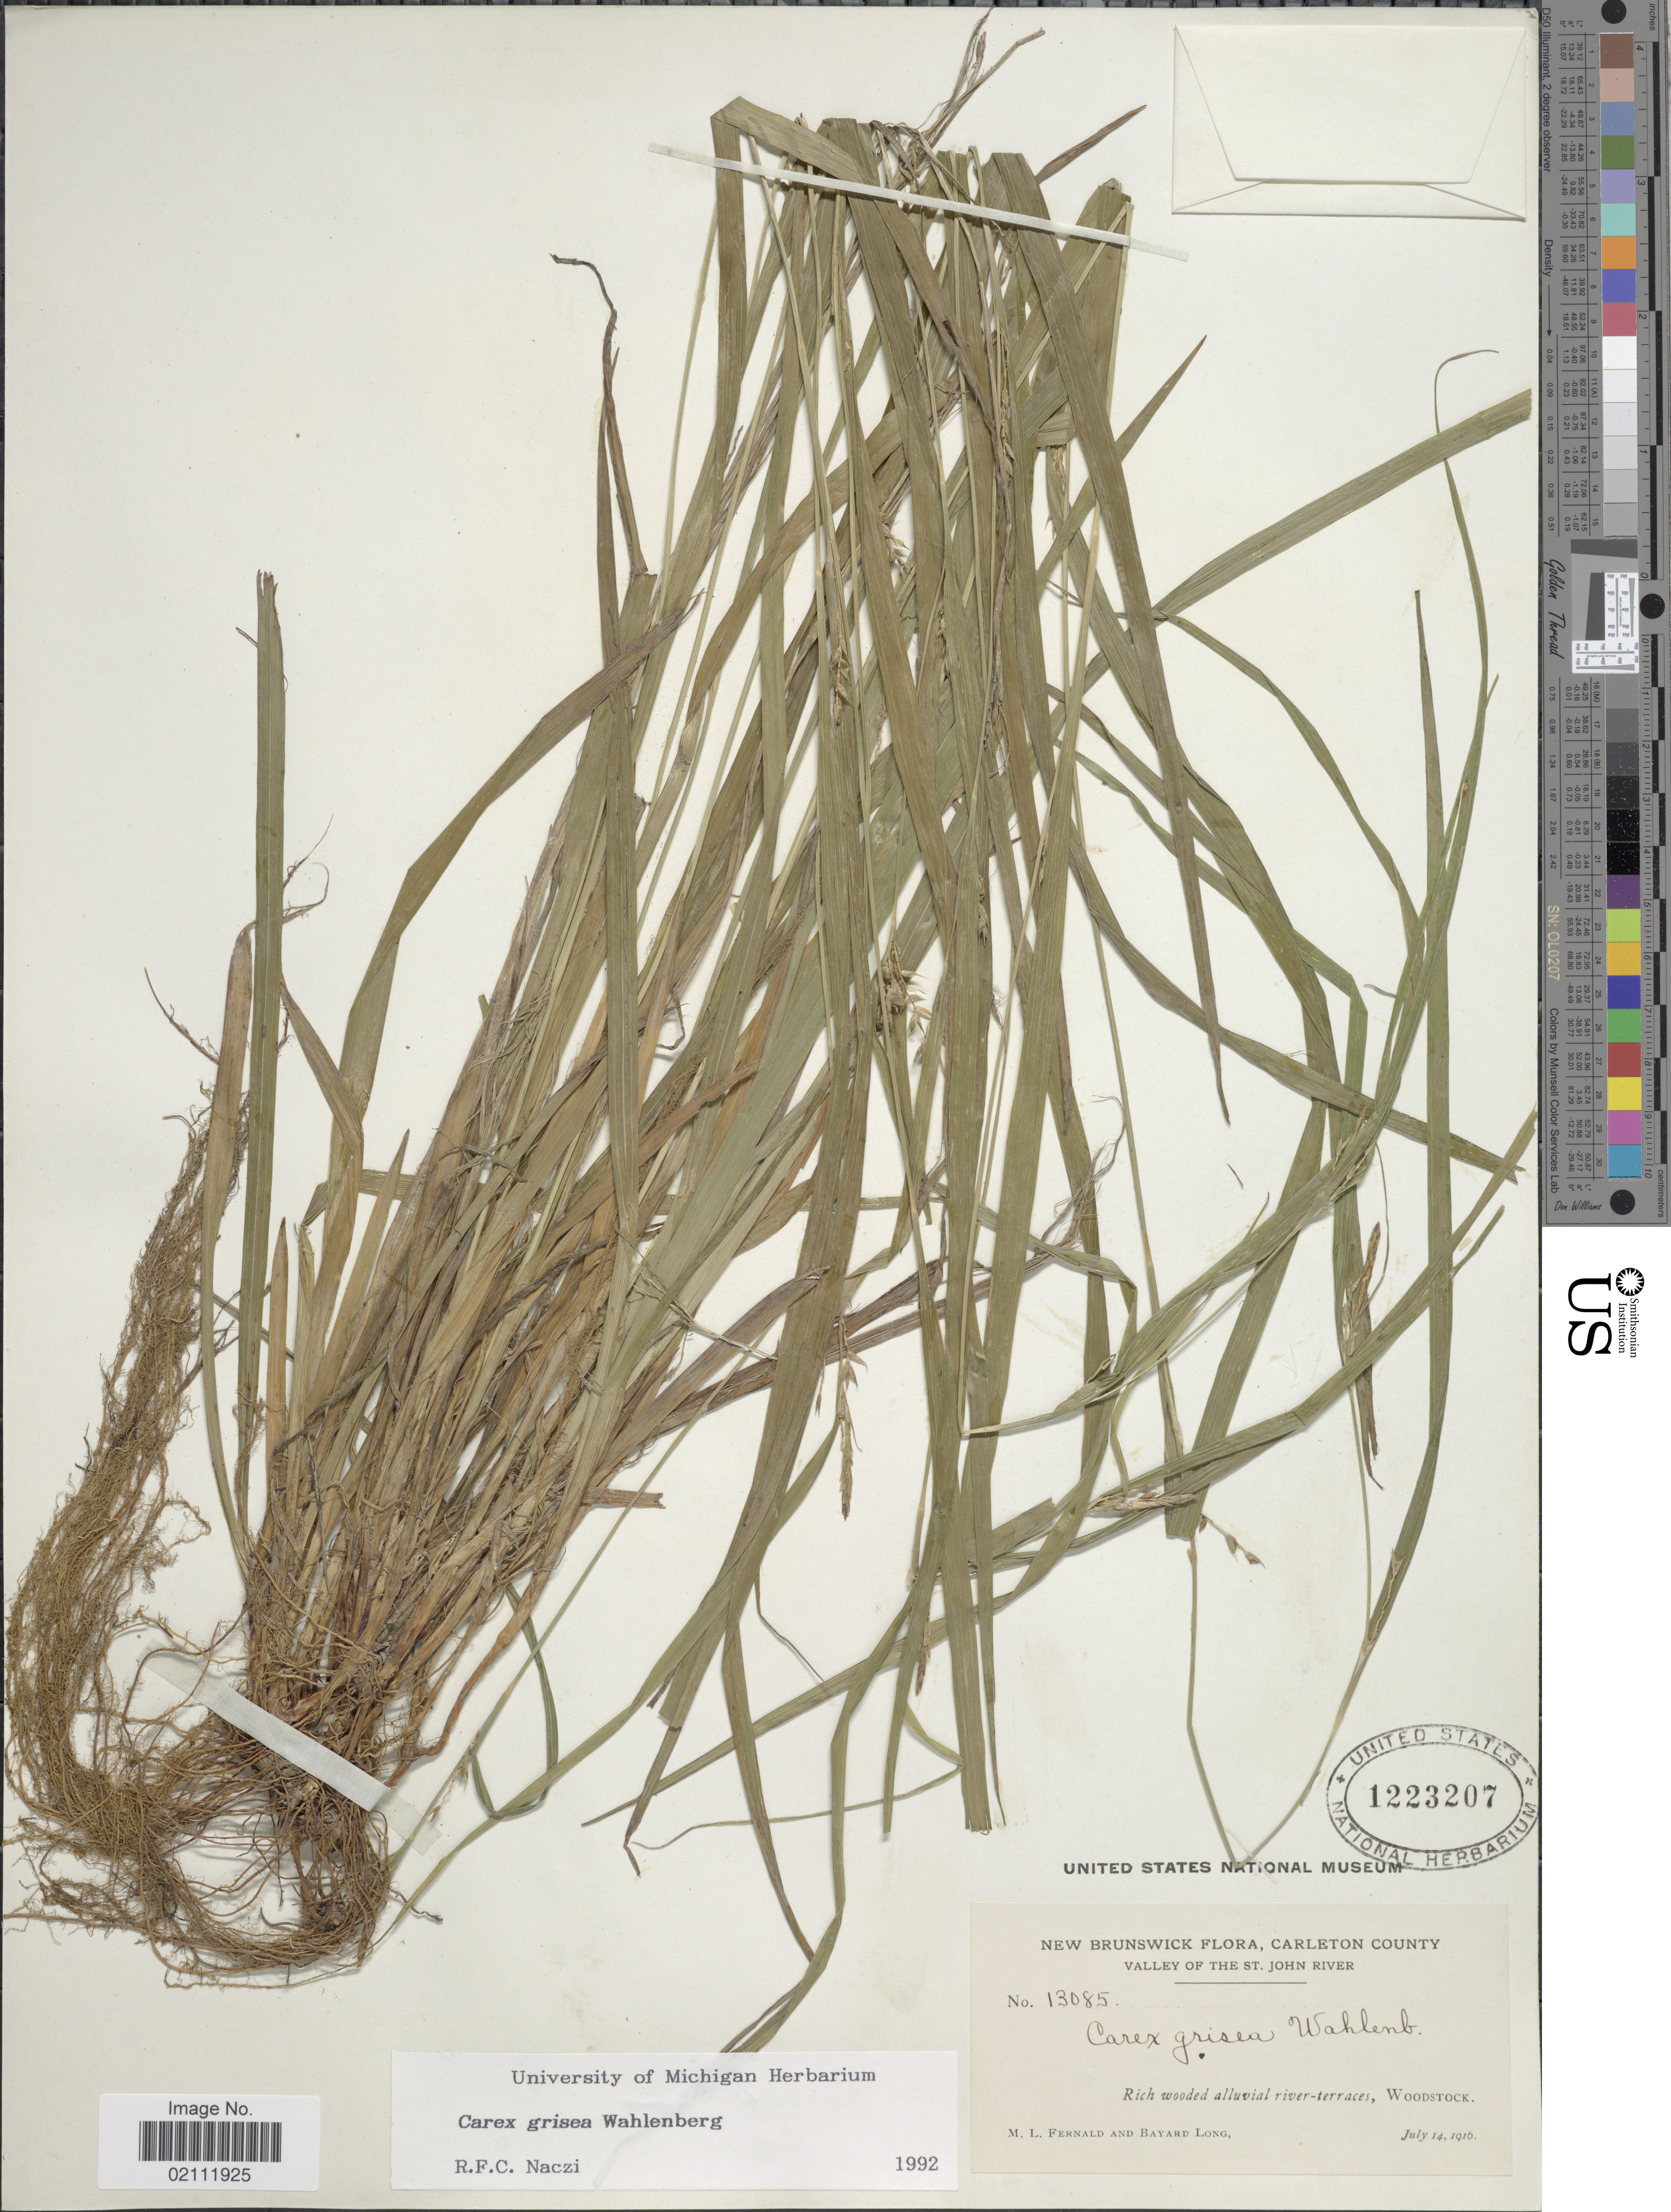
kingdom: Plantae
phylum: Tracheophyta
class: Liliopsida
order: Poales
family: Cyperaceae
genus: Carex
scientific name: Carex grisea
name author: Wahlenb.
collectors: M. L. Fernald & B. H. Long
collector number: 13085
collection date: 1916-07-14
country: Canada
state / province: New Brunswick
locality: Carleton County. Valley of the St. John River, Woodstock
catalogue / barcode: US 1223207